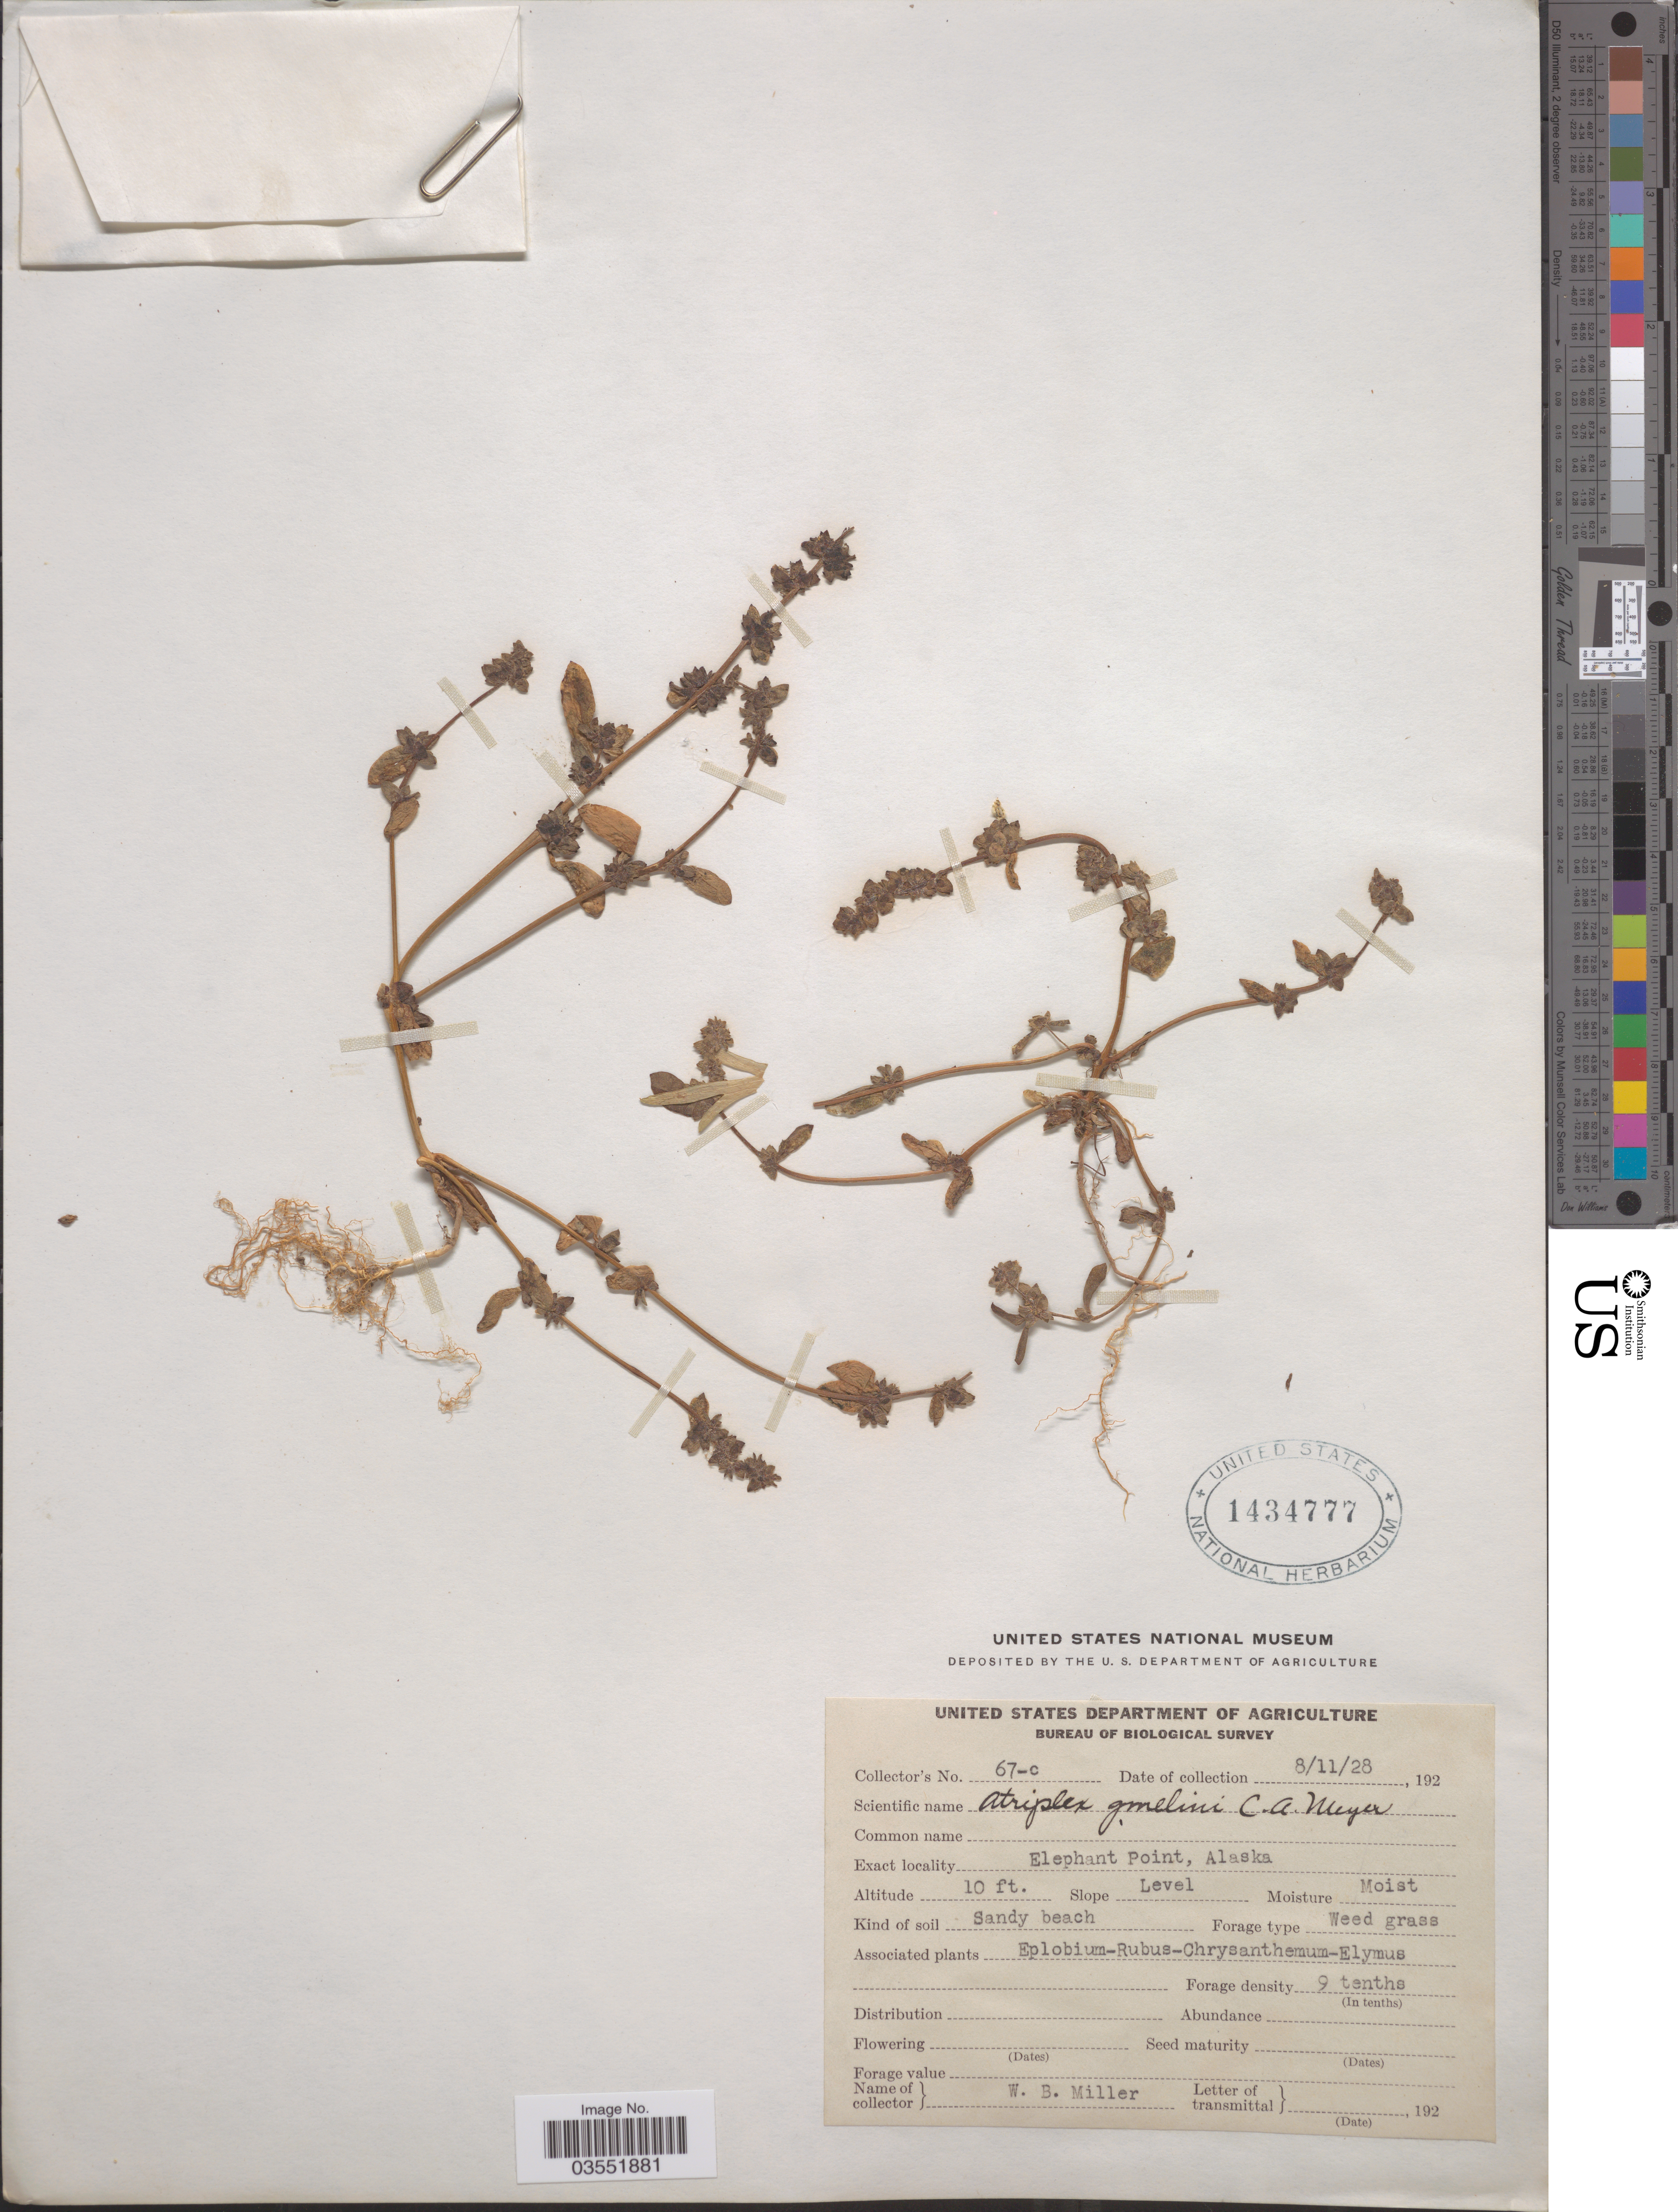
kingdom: Plantae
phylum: Tracheophyta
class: Magnoliopsida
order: Caryophyllales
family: Amaranthaceae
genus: Atriplex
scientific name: Atriplex gmelinii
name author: C.A. Mey. ex Bong.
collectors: W. Miller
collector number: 67-c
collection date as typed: Transcribed d/m/y: 11/8/28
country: United States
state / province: Alaska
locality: Elephant Point.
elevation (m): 3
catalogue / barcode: US 1434777